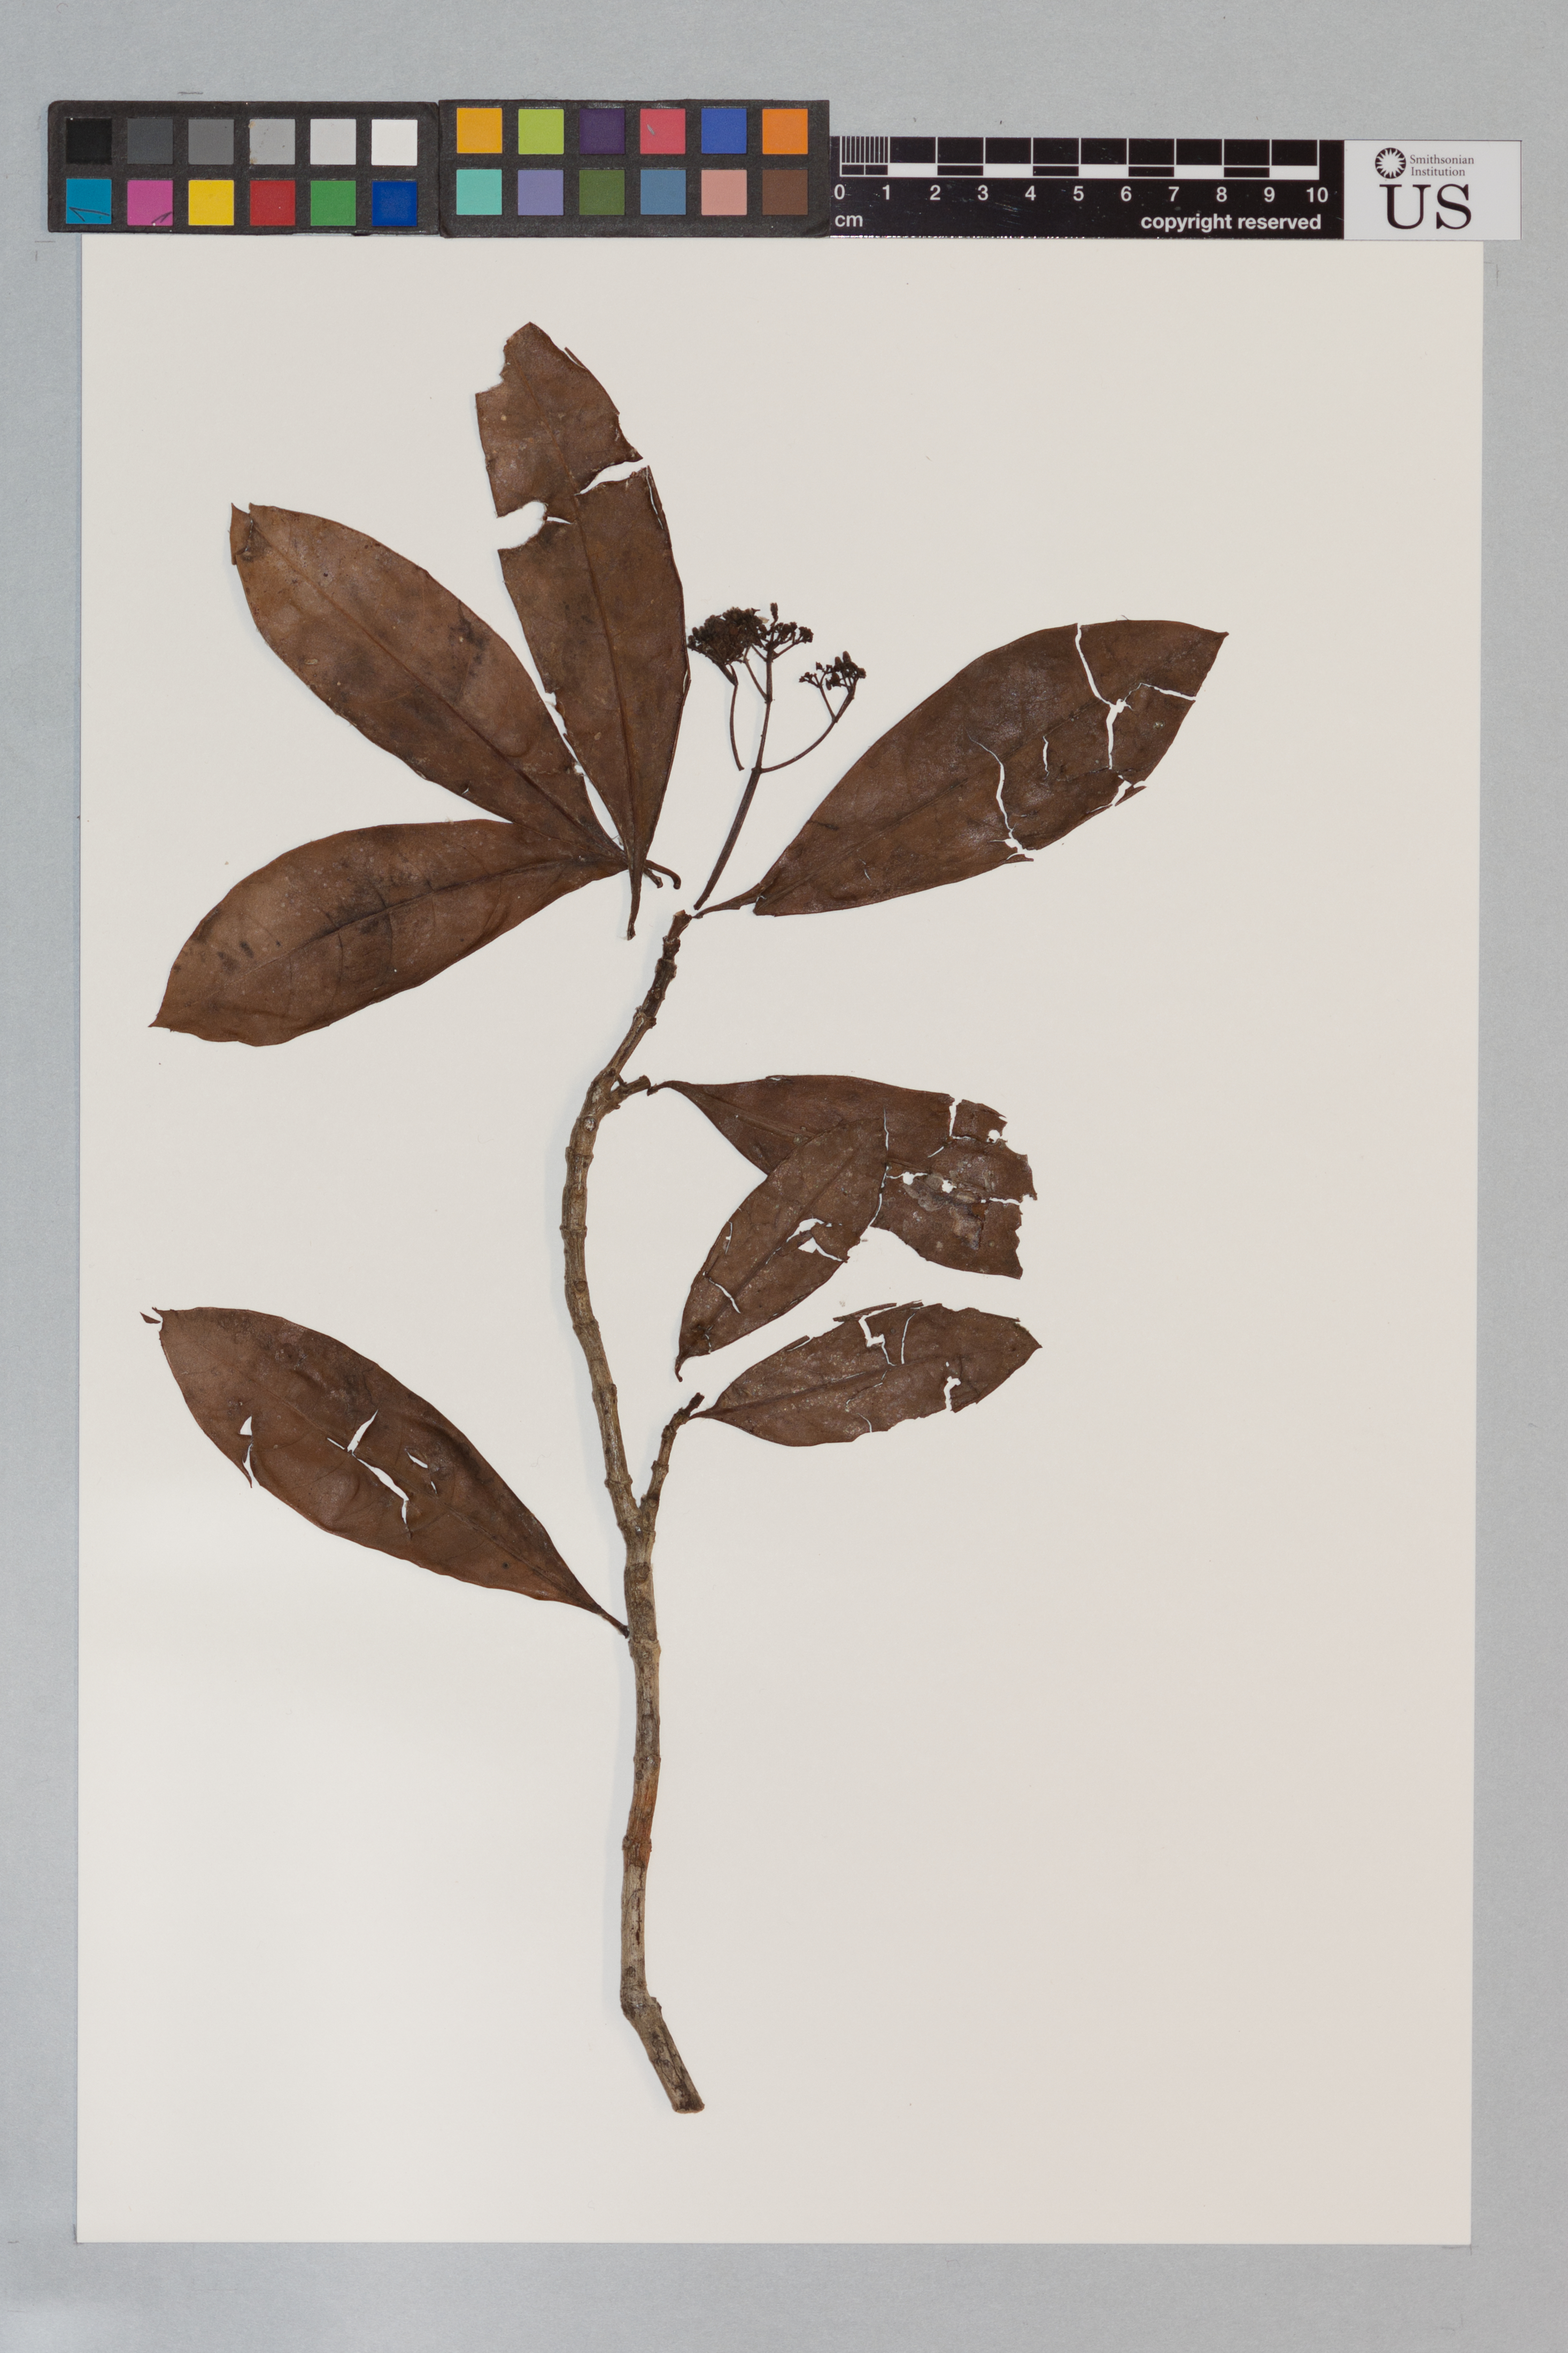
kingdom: Plantae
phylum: Tracheophyta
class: Magnoliopsida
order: Gentianales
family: Rubiaceae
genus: Psychotria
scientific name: Psychotria anceps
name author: Kunth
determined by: Kirkbride, J. H.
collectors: H. ter Steege, R. Bakker & K. Polák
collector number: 495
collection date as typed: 6-Sep-88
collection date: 1988-09-06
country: Guyana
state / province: U. Demerara-Berbice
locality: Mabura Hill, 180 km SSE of Georgetown. Between Demerara landing and Great Falls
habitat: Low dry Dakama (Dimorphandra conjugata) forest, edge of white sand reef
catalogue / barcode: US 3553386